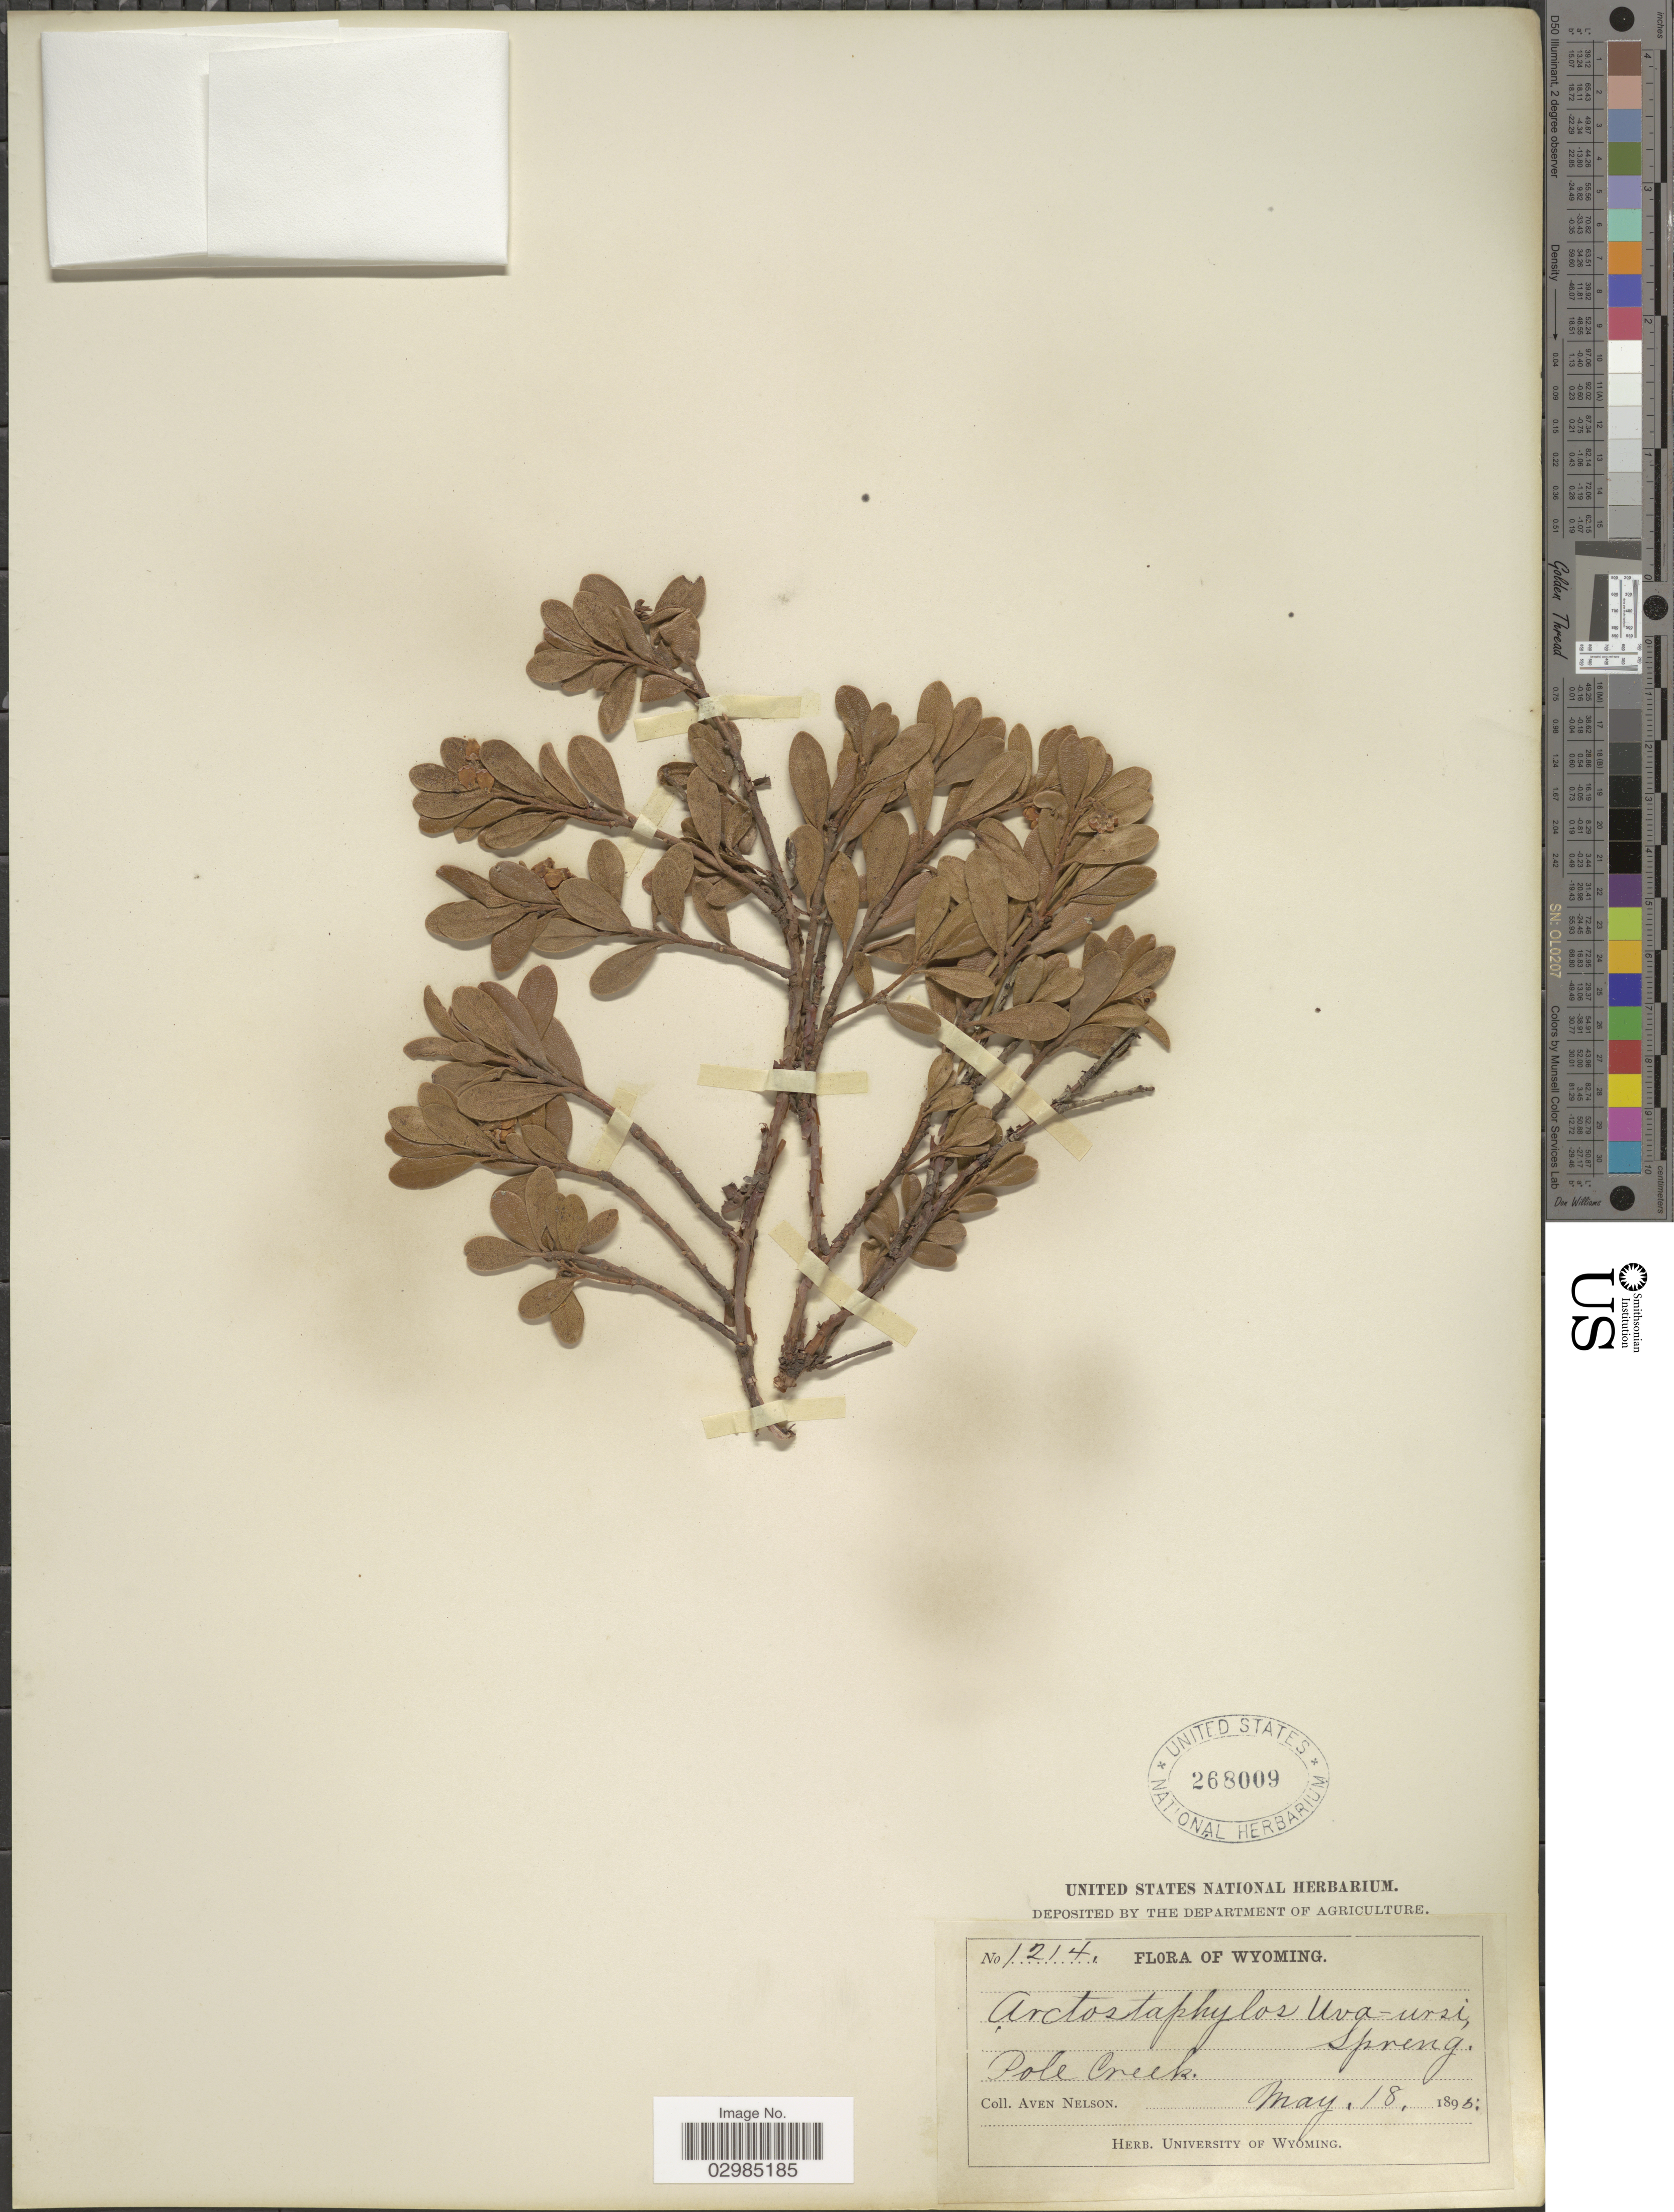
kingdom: Plantae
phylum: Tracheophyta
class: Magnoliopsida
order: Ericales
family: Ericaceae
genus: Arctostaphylos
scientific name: Arctostaphylos uva-ursi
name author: (L.) Spreng.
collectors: A. Nelson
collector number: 1214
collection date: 1895-05-18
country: United States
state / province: Wyoming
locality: Pole Creek.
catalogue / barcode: US 268009